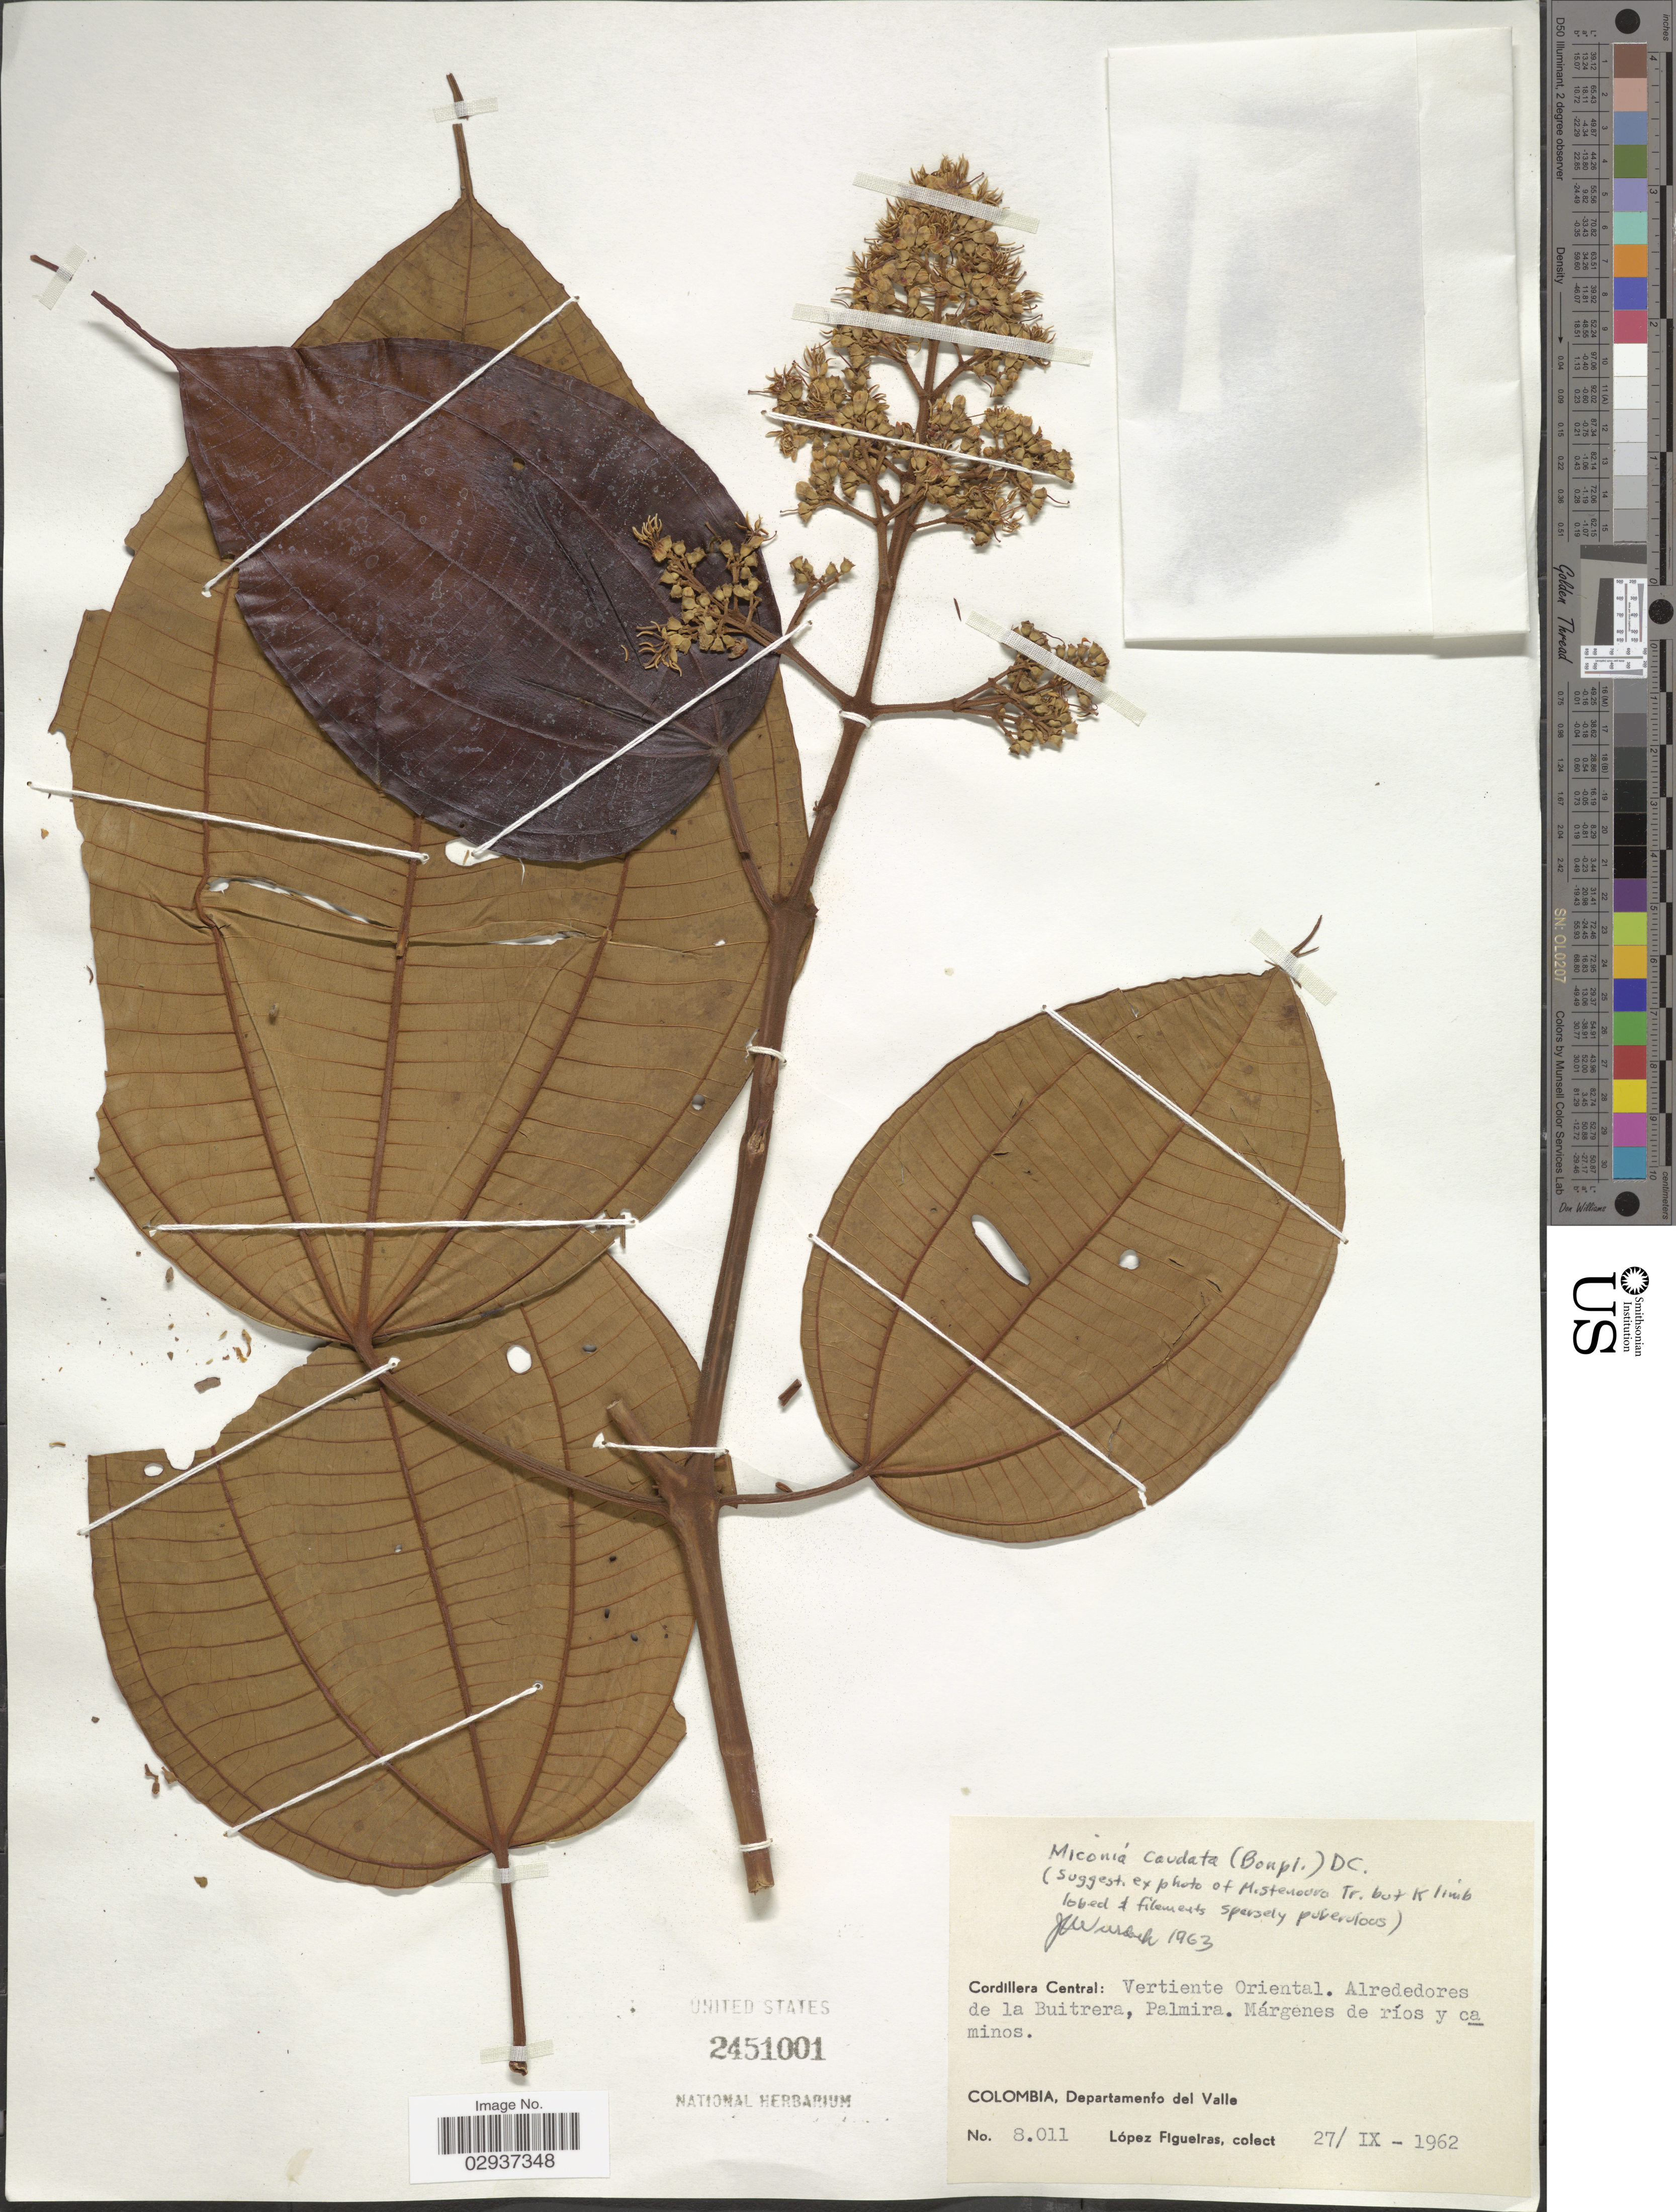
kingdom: Plantae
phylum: Tracheophyta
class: Magnoliopsida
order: Myrtales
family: Melastomataceae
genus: Miconia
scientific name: Miconia caudata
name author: (Bonpl.) DC.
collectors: M. López Figueiras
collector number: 8011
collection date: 1962-09-27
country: Colombia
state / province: Valle del Cauca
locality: Cordillera Central: Vertiente Oriental. Alrededores de la Buitrera, Palmira. Márgenes de ríos y caminos. Departamento del Valle.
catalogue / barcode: US 2451001